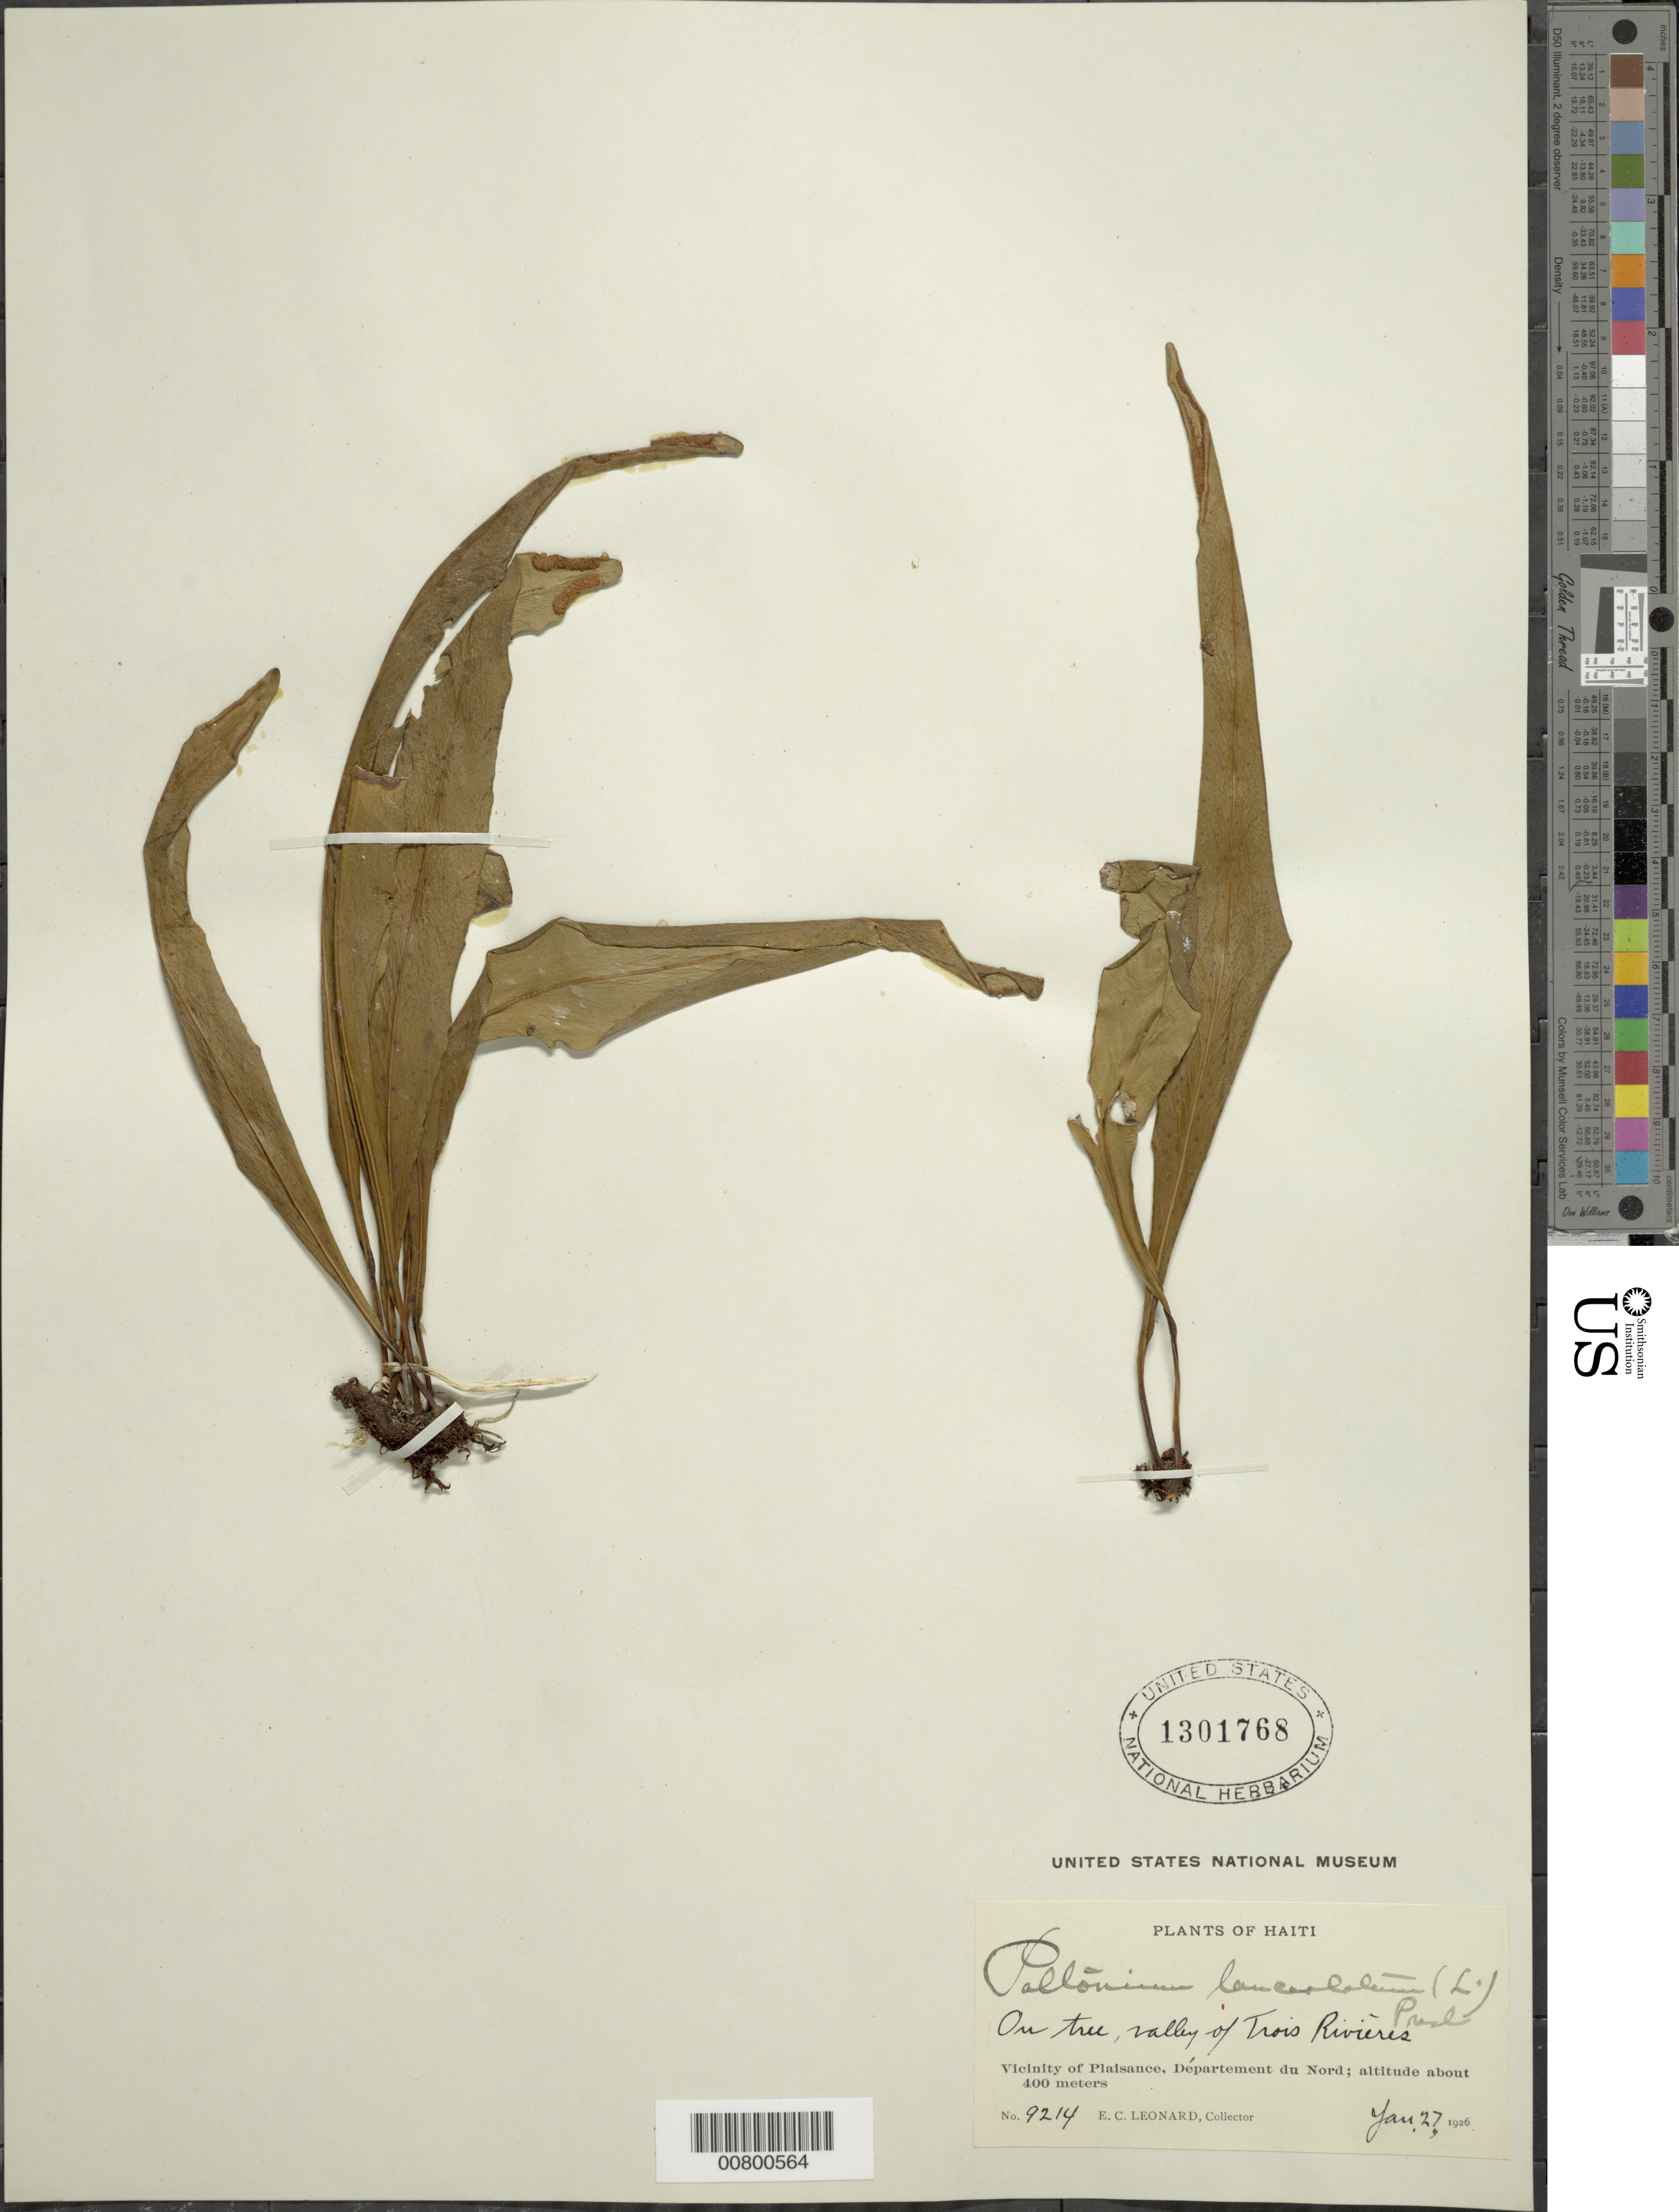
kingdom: Plantae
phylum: Tracheophyta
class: Polypodiopsida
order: Polypodiales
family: Polypodiaceae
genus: Pleopeltis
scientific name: Pleopeltis marginata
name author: A.R. Sm. & Tejero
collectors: E. C. Leonard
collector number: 9214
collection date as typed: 27 Jan 1926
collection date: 1926-01-27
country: Haiti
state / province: Nord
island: Hispaniola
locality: Plaisance vicinity, valley of Trois Rivières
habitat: On tree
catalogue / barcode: US 1301768